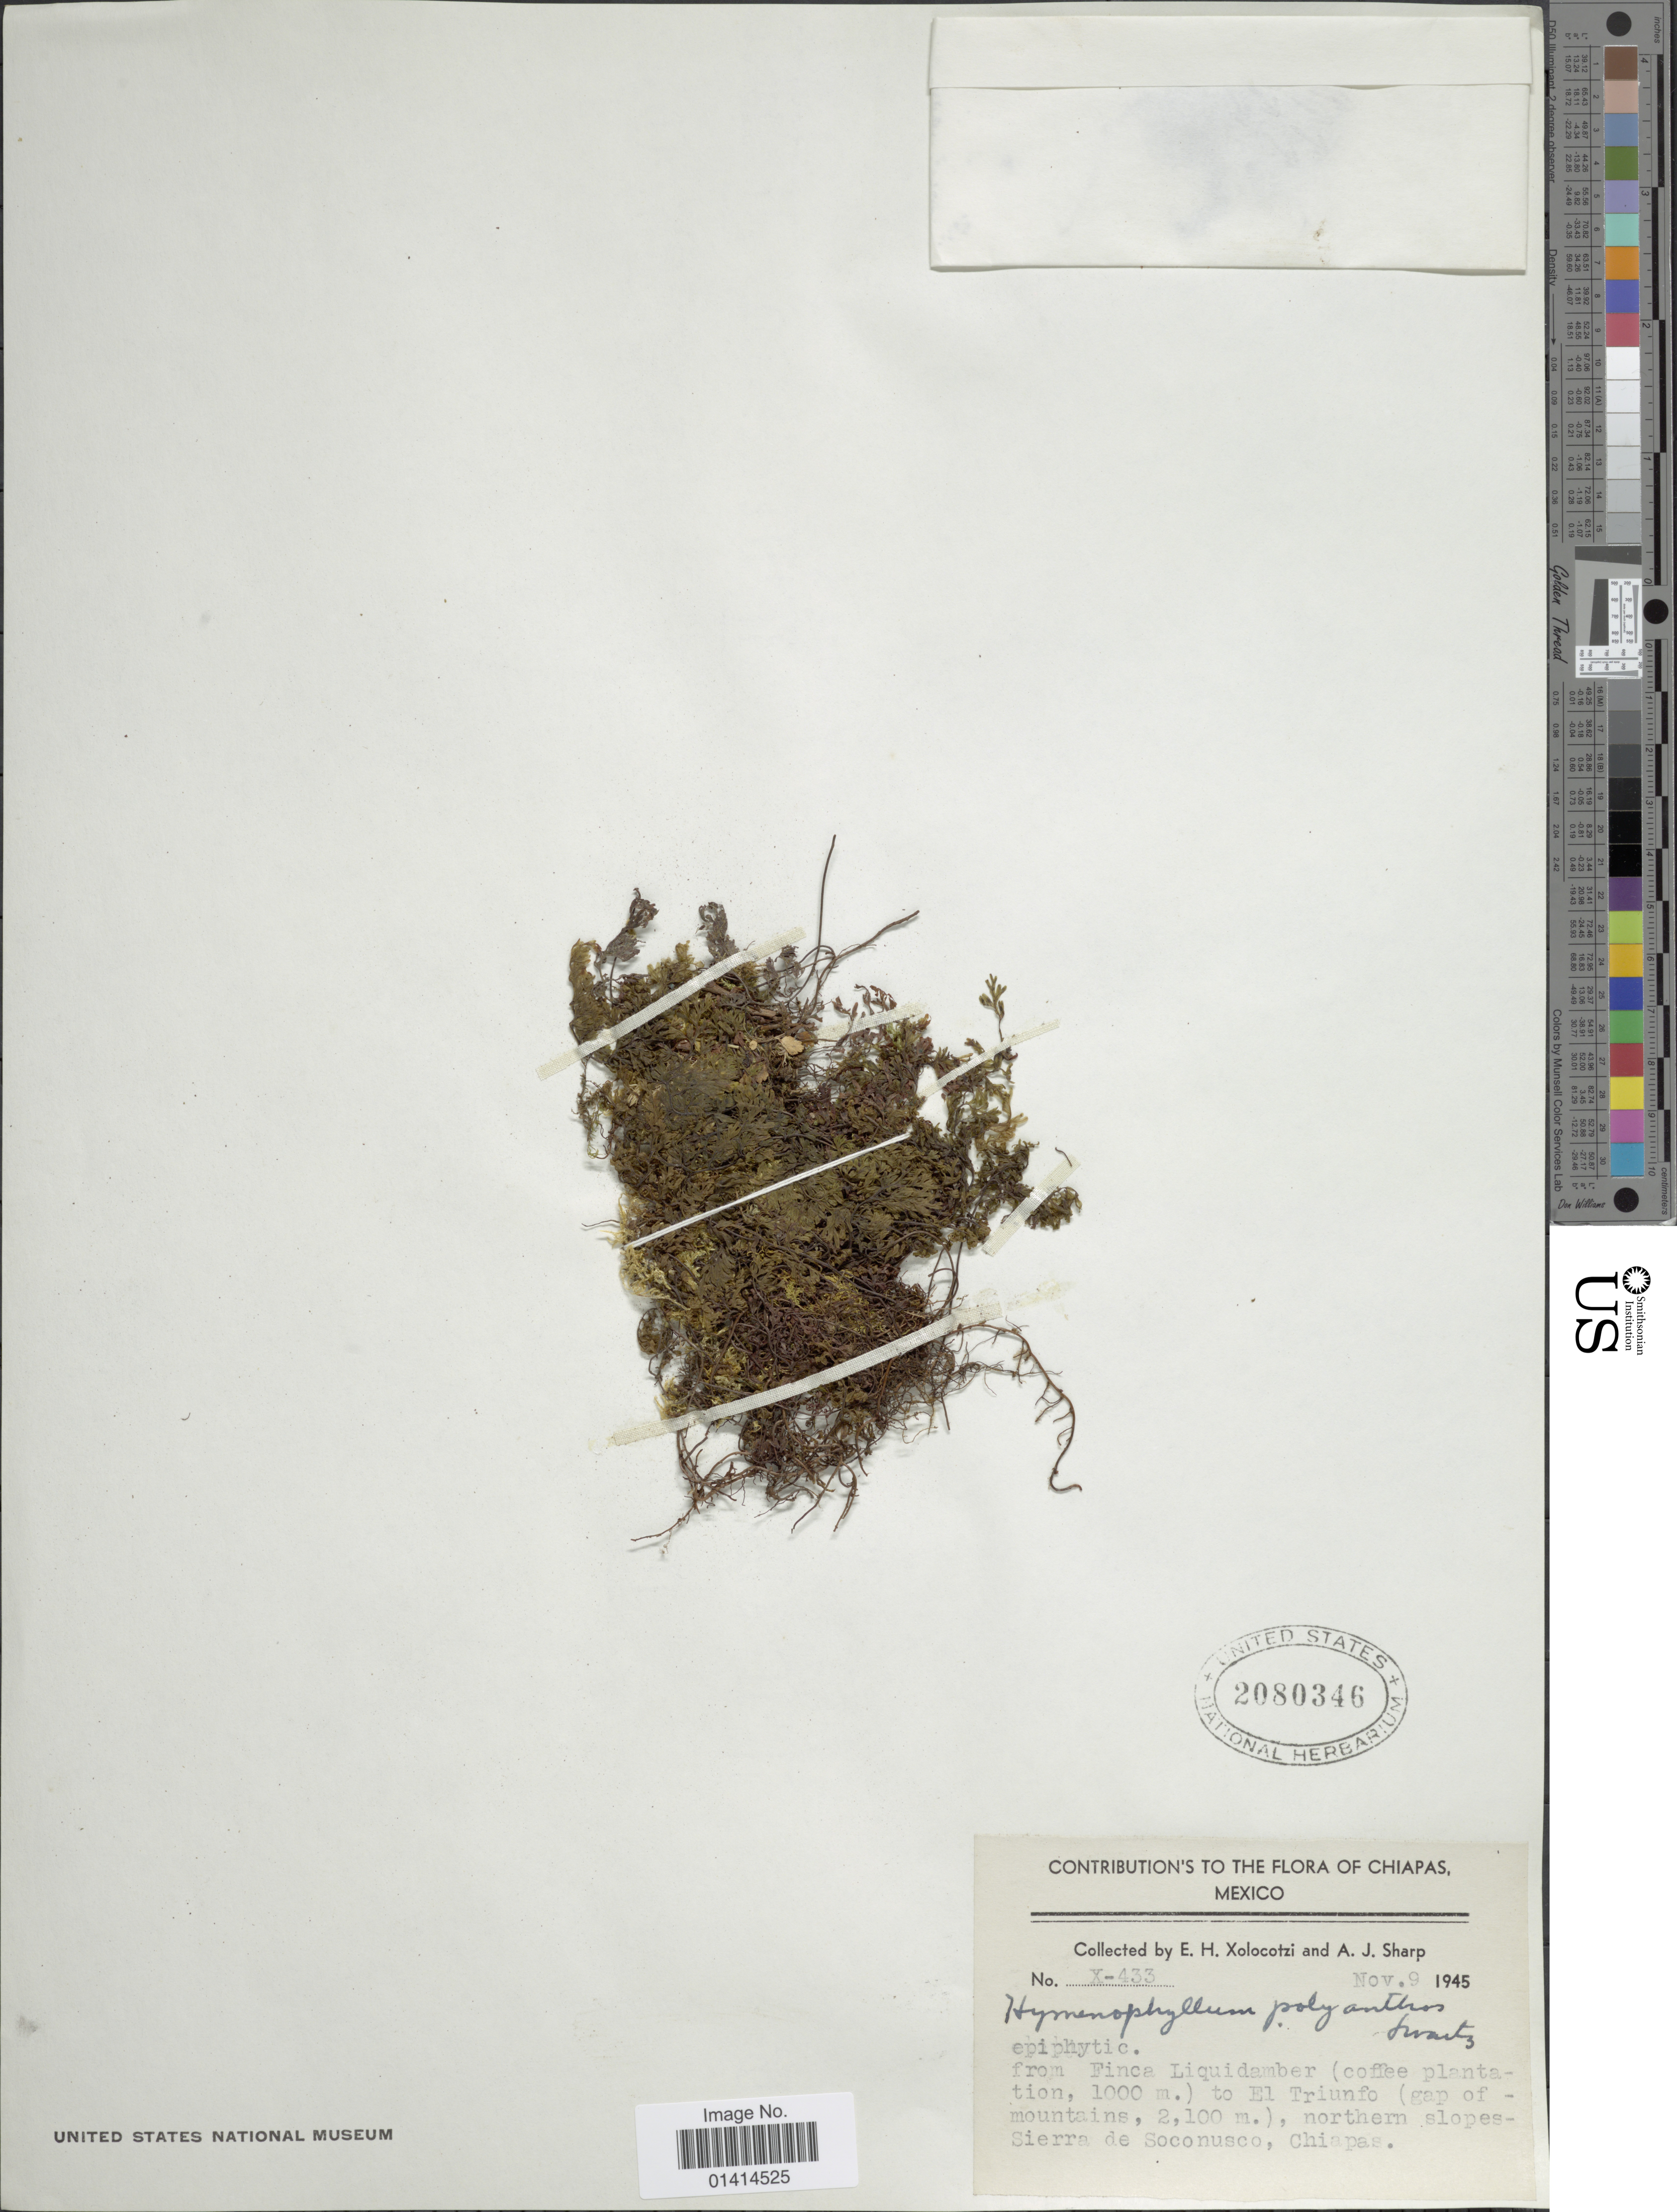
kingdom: Plantae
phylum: Tracheophyta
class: Polypodiopsida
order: Hymenophyllales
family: Hymenophyllaceae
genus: Hymenophyllum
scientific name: Hymenophyllum polyanthos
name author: (Sw.) Sw.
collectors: E. I. Hernández-X. & A. J. Sharp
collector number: X-433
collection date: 1945-11-09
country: Mexico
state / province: Chiapas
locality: From Finca Liquidamber (coffe plantation, 1000 m) to El Triunfo (gap of mountains, 2100 m), northern slopes Sierra de Soconusco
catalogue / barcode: US 2080346